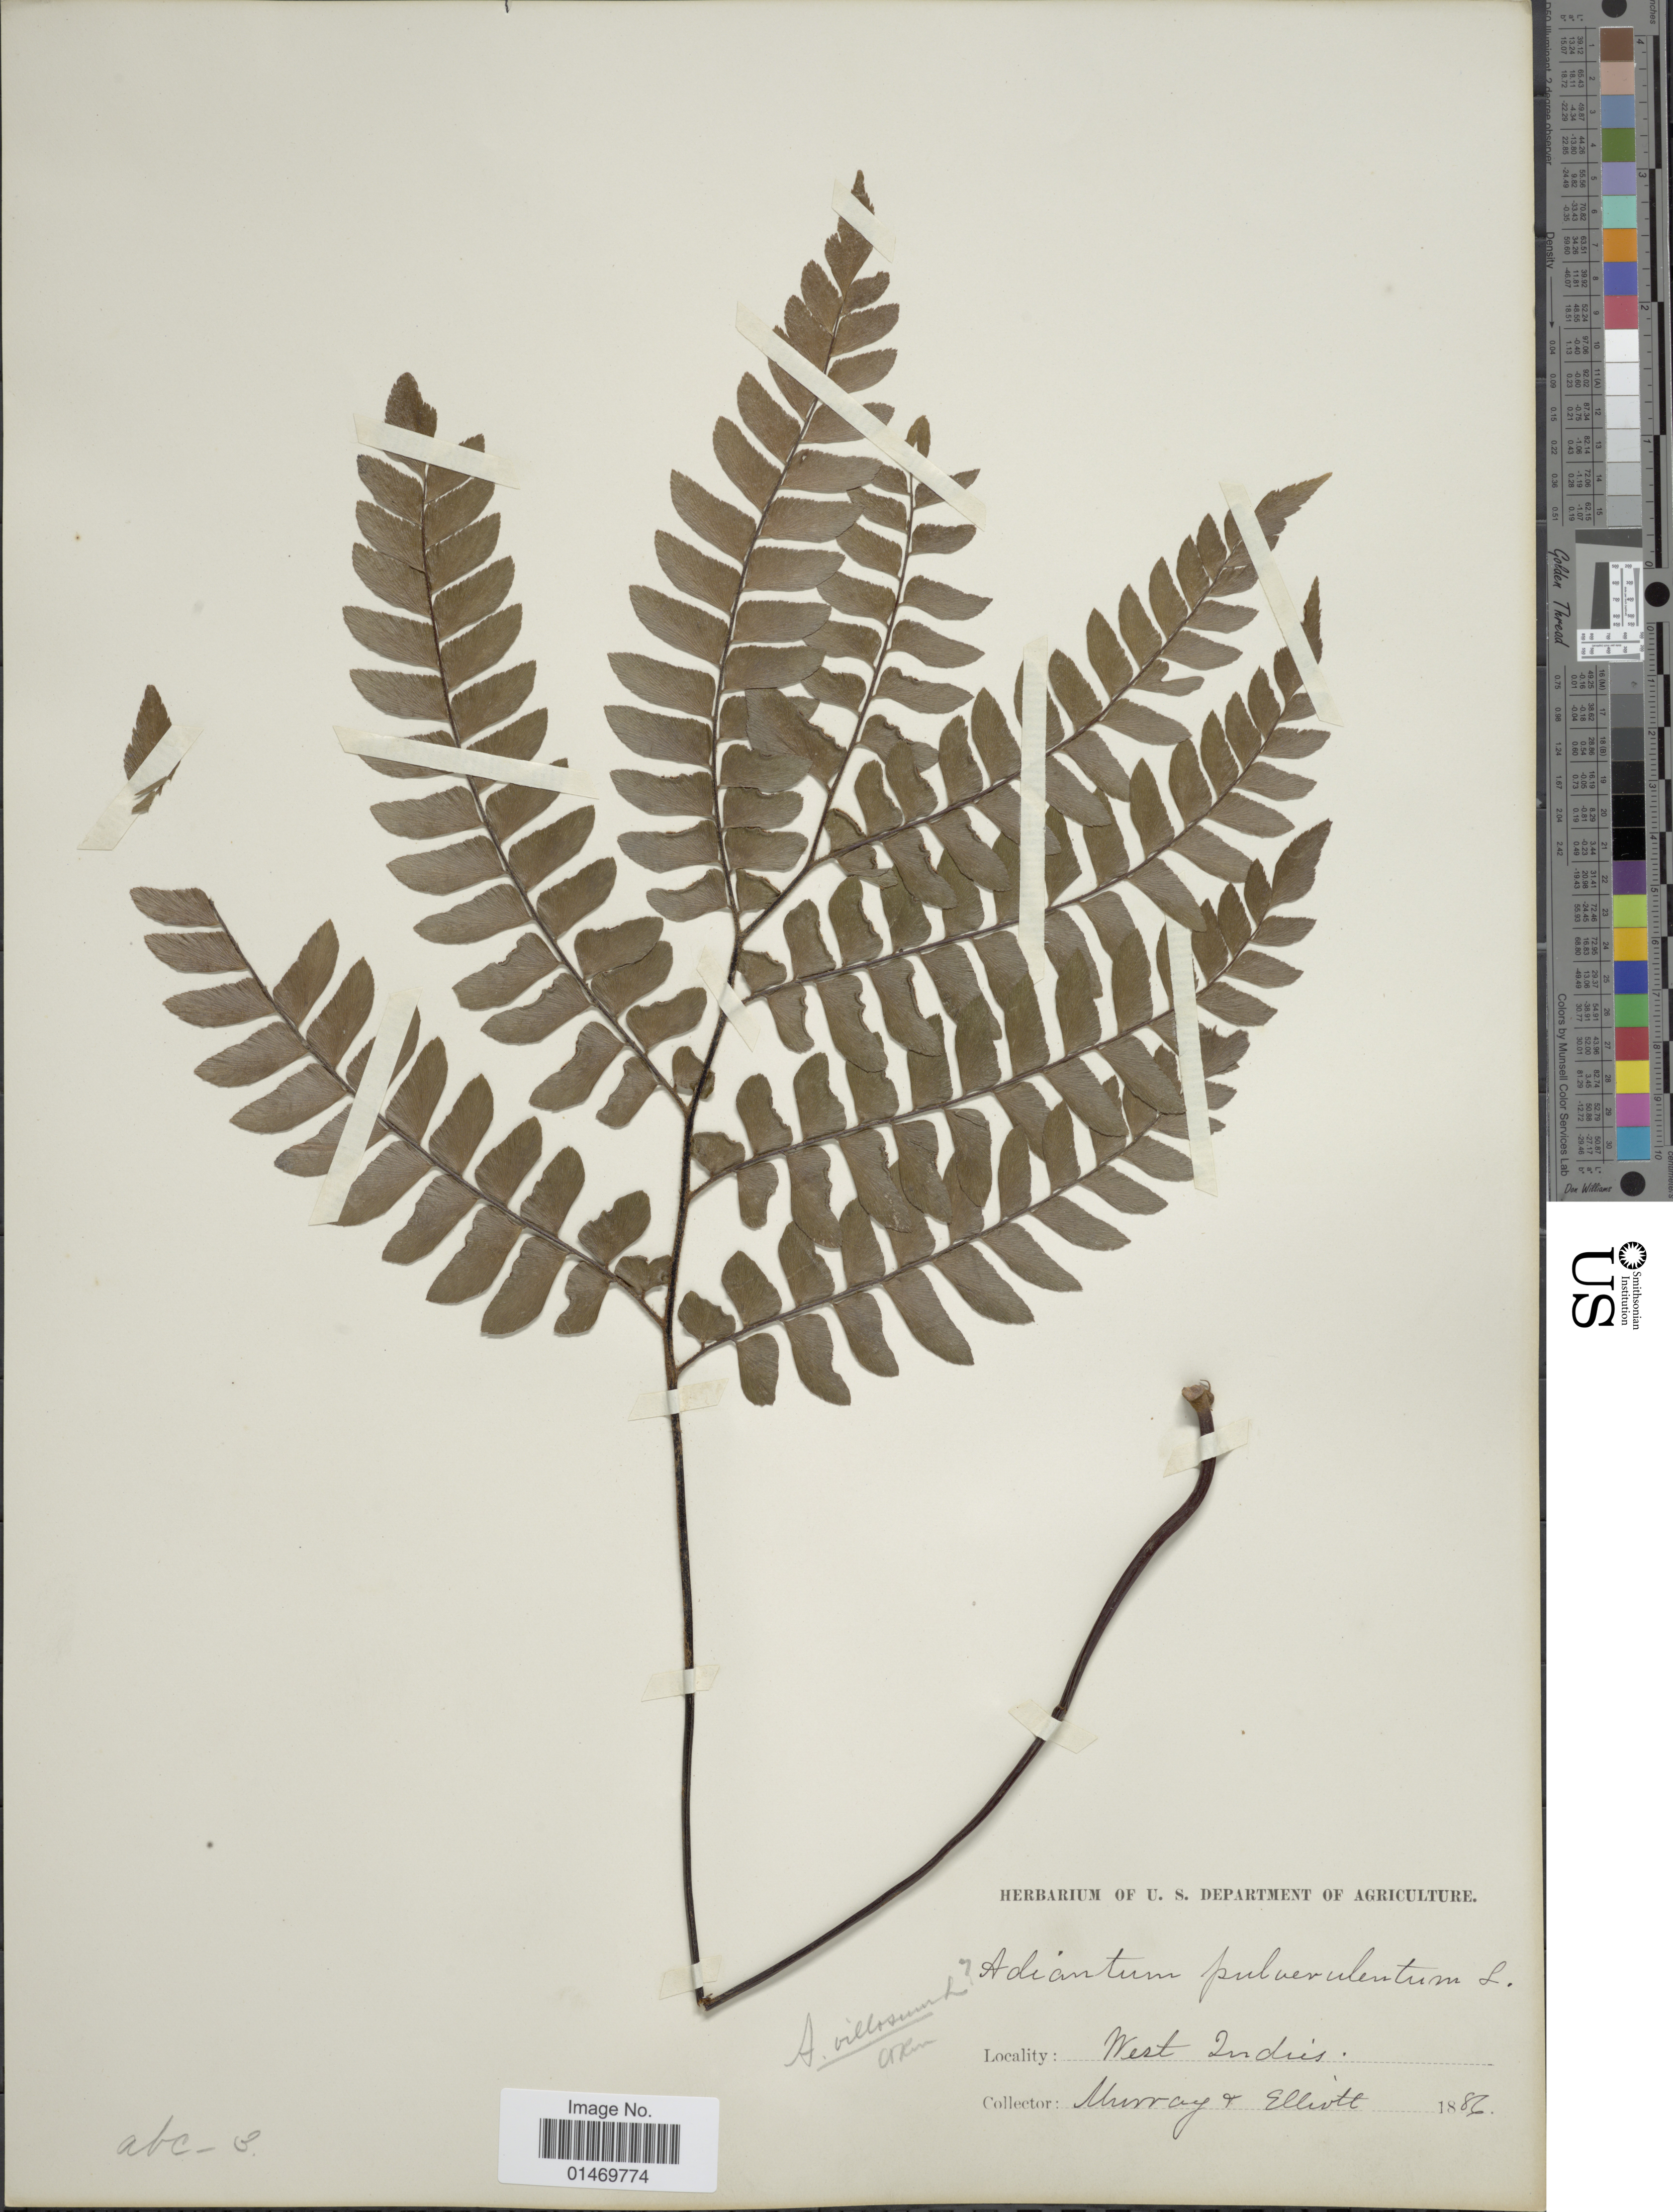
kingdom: Plantae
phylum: Tracheophyta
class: Polypodiopsida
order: Polypodiales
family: Pteridaceae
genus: Adiantum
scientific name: Adiantum villosum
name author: L.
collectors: Murray, -- & Elliott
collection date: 1886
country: Grenada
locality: West Indies.